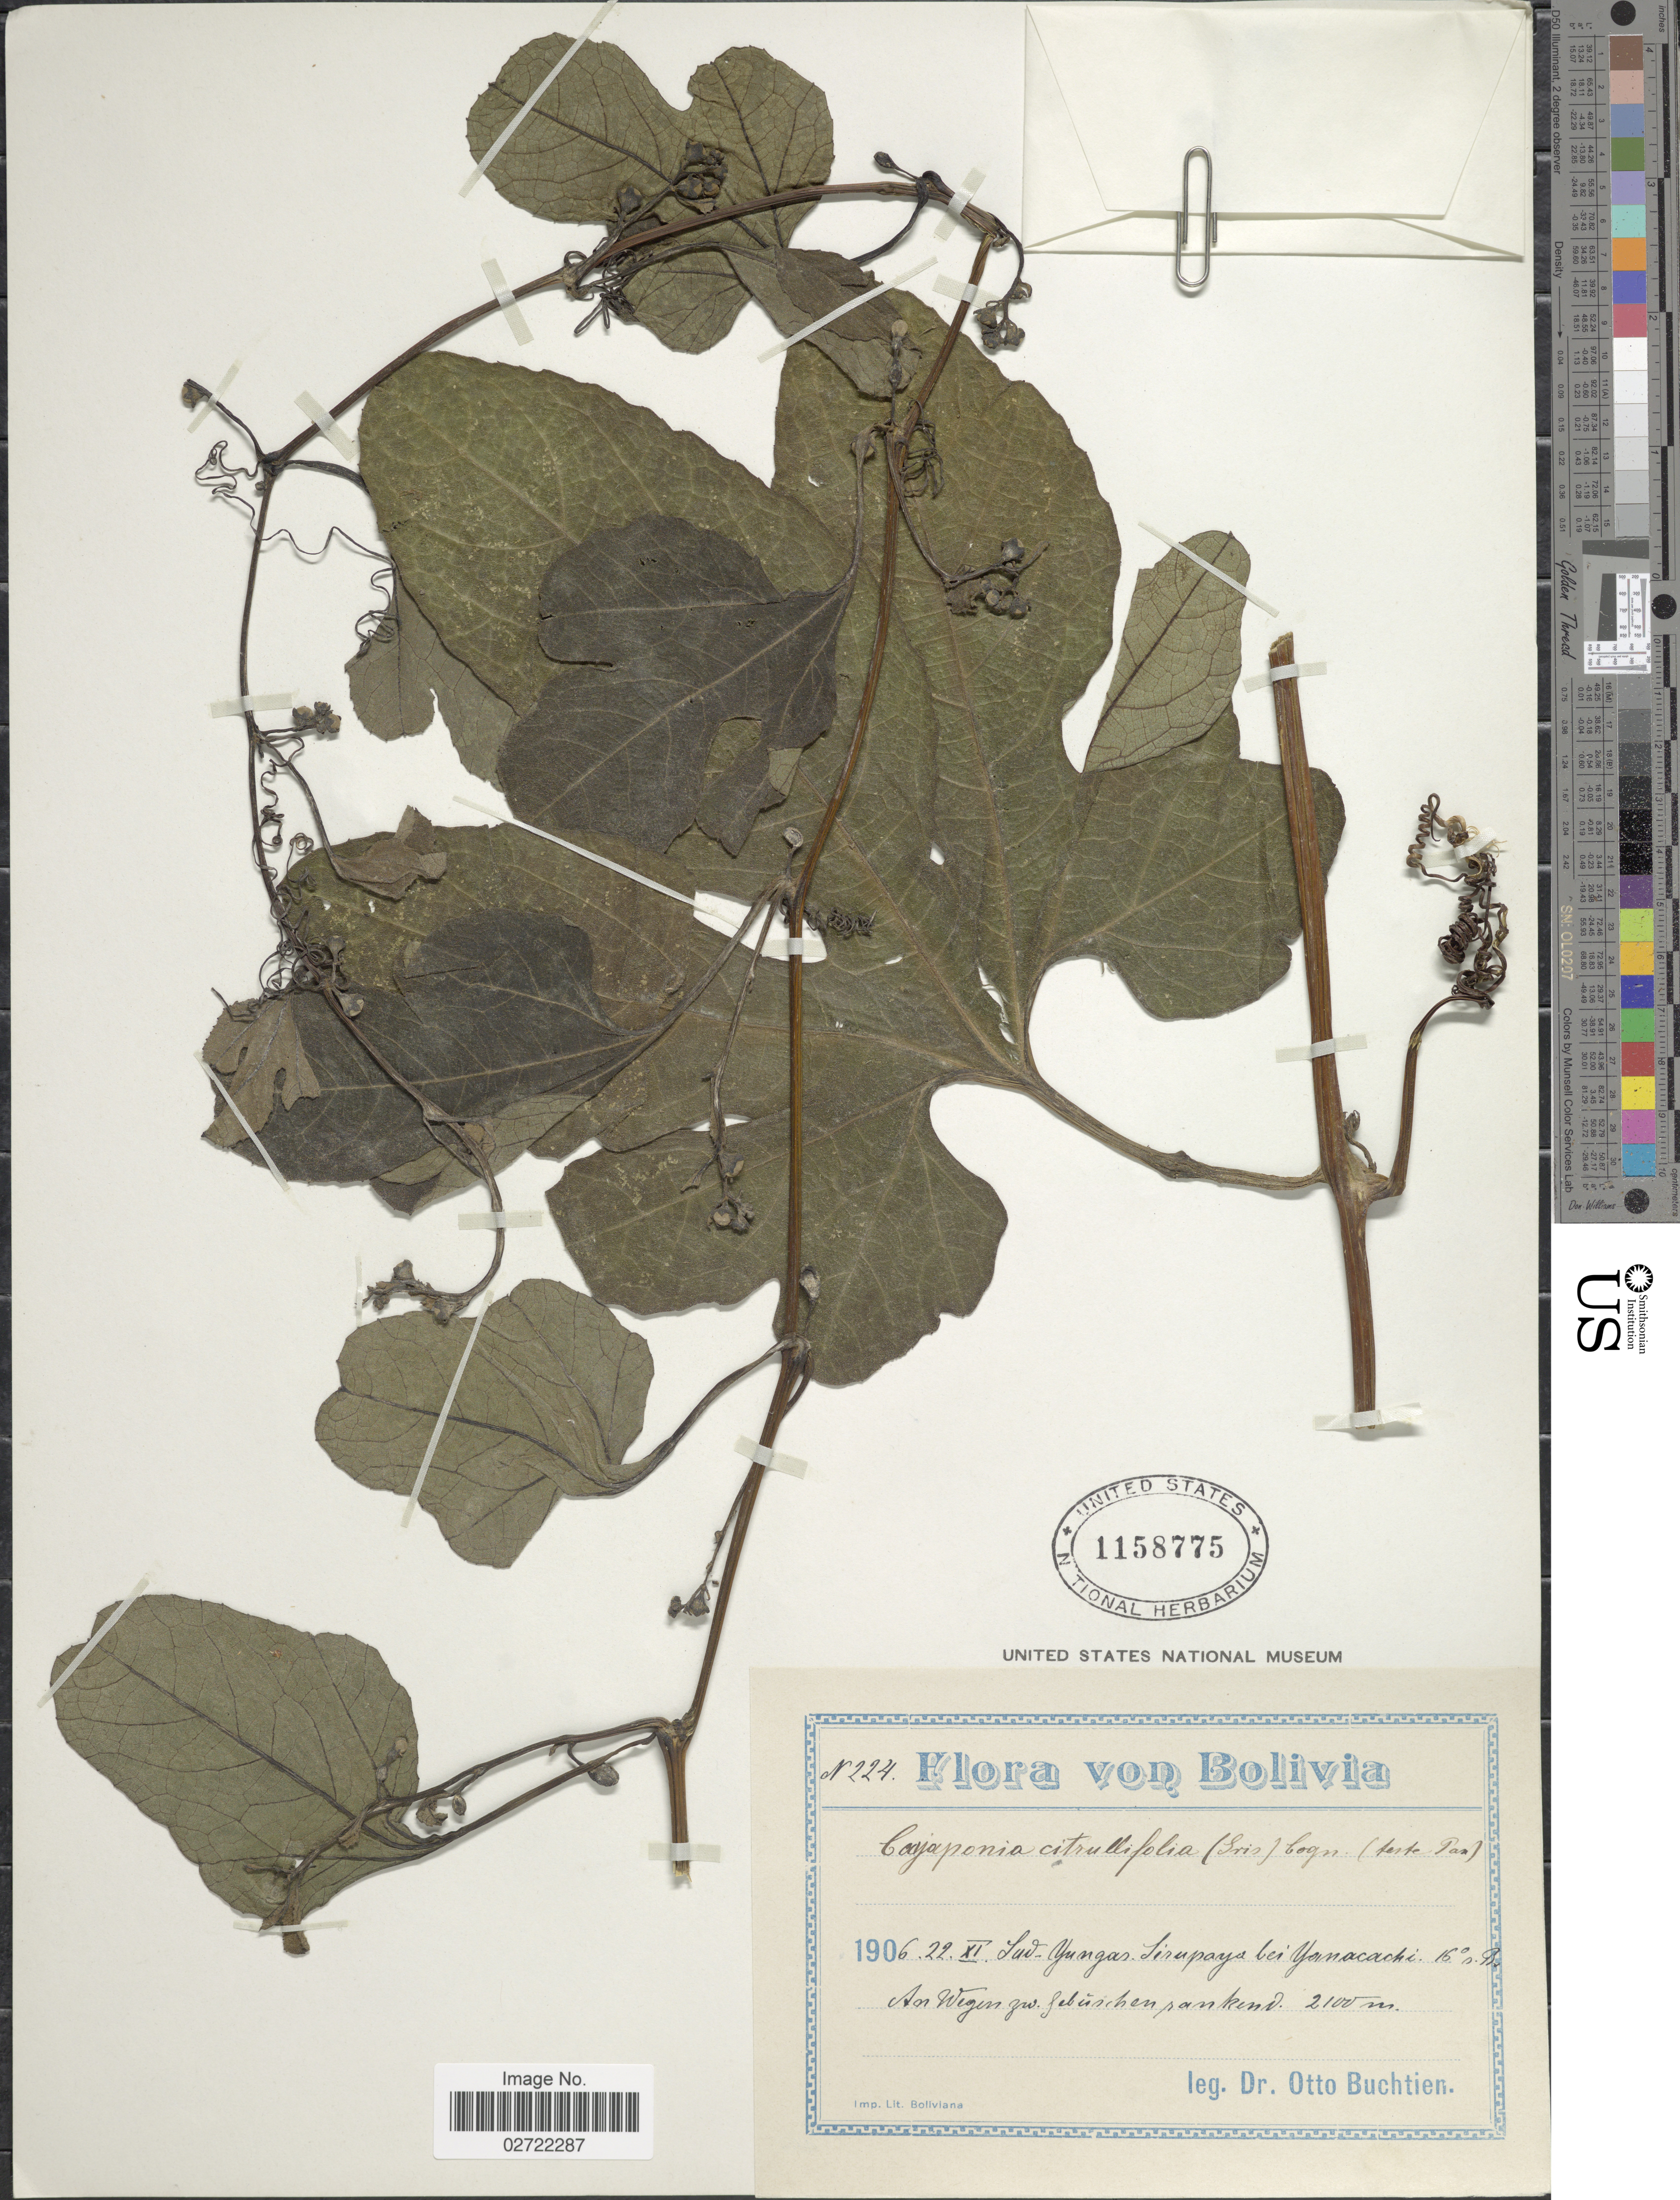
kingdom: Plantae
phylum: Tracheophyta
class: Magnoliopsida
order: Cucurbitales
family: Cucurbitaceae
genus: Cayaponia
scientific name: Cayaponia citrullifolia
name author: (Griseb.) Cogn.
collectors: O. Buchtien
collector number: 224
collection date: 1906-11-22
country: Bolivia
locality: Sud-Yungas. Sirupayo bei Yanacachi.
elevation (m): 2100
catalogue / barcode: US 1158775